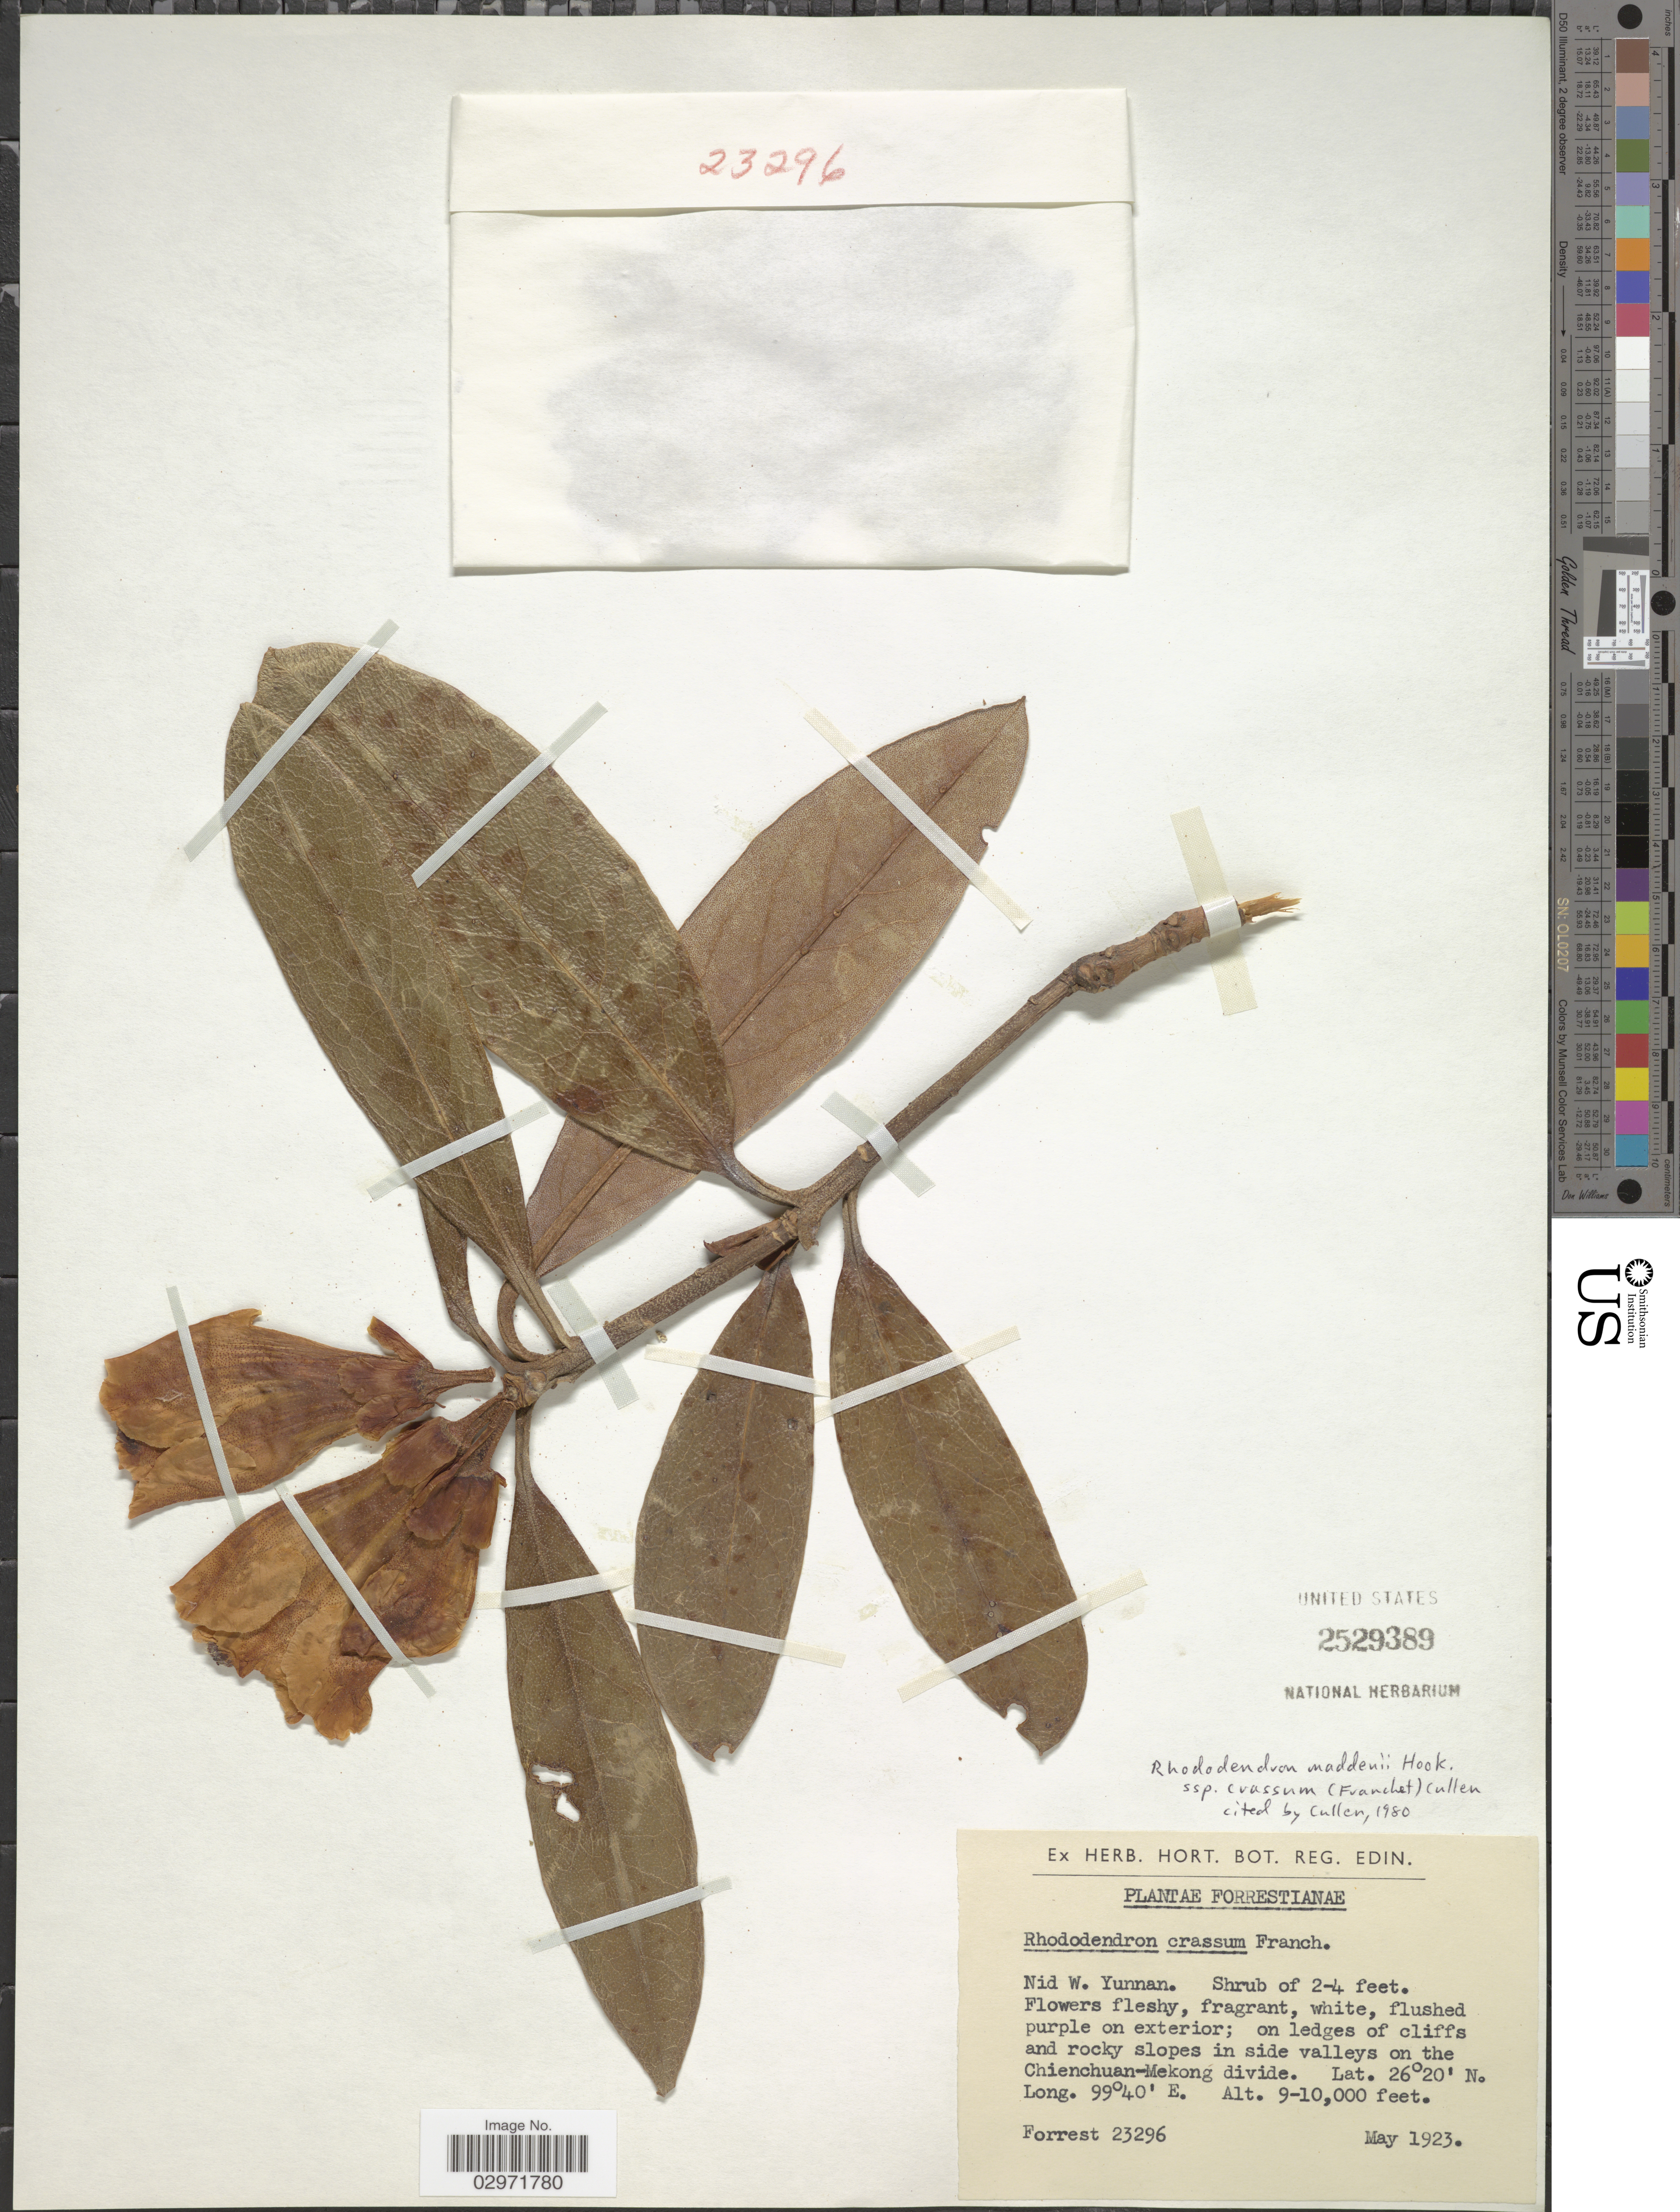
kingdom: Plantae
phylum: Tracheophyta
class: Magnoliopsida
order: Ericales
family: Ericaceae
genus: Rhododendron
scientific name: Rhododendron maddenii subsp. crassum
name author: (Franch.) Cullen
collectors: -. Forrest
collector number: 23296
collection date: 1923-05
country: China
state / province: Yunnan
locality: Nid W. Yunnan. On the Chienchuan-Mekong divide.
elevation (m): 2743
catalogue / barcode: US 2529389